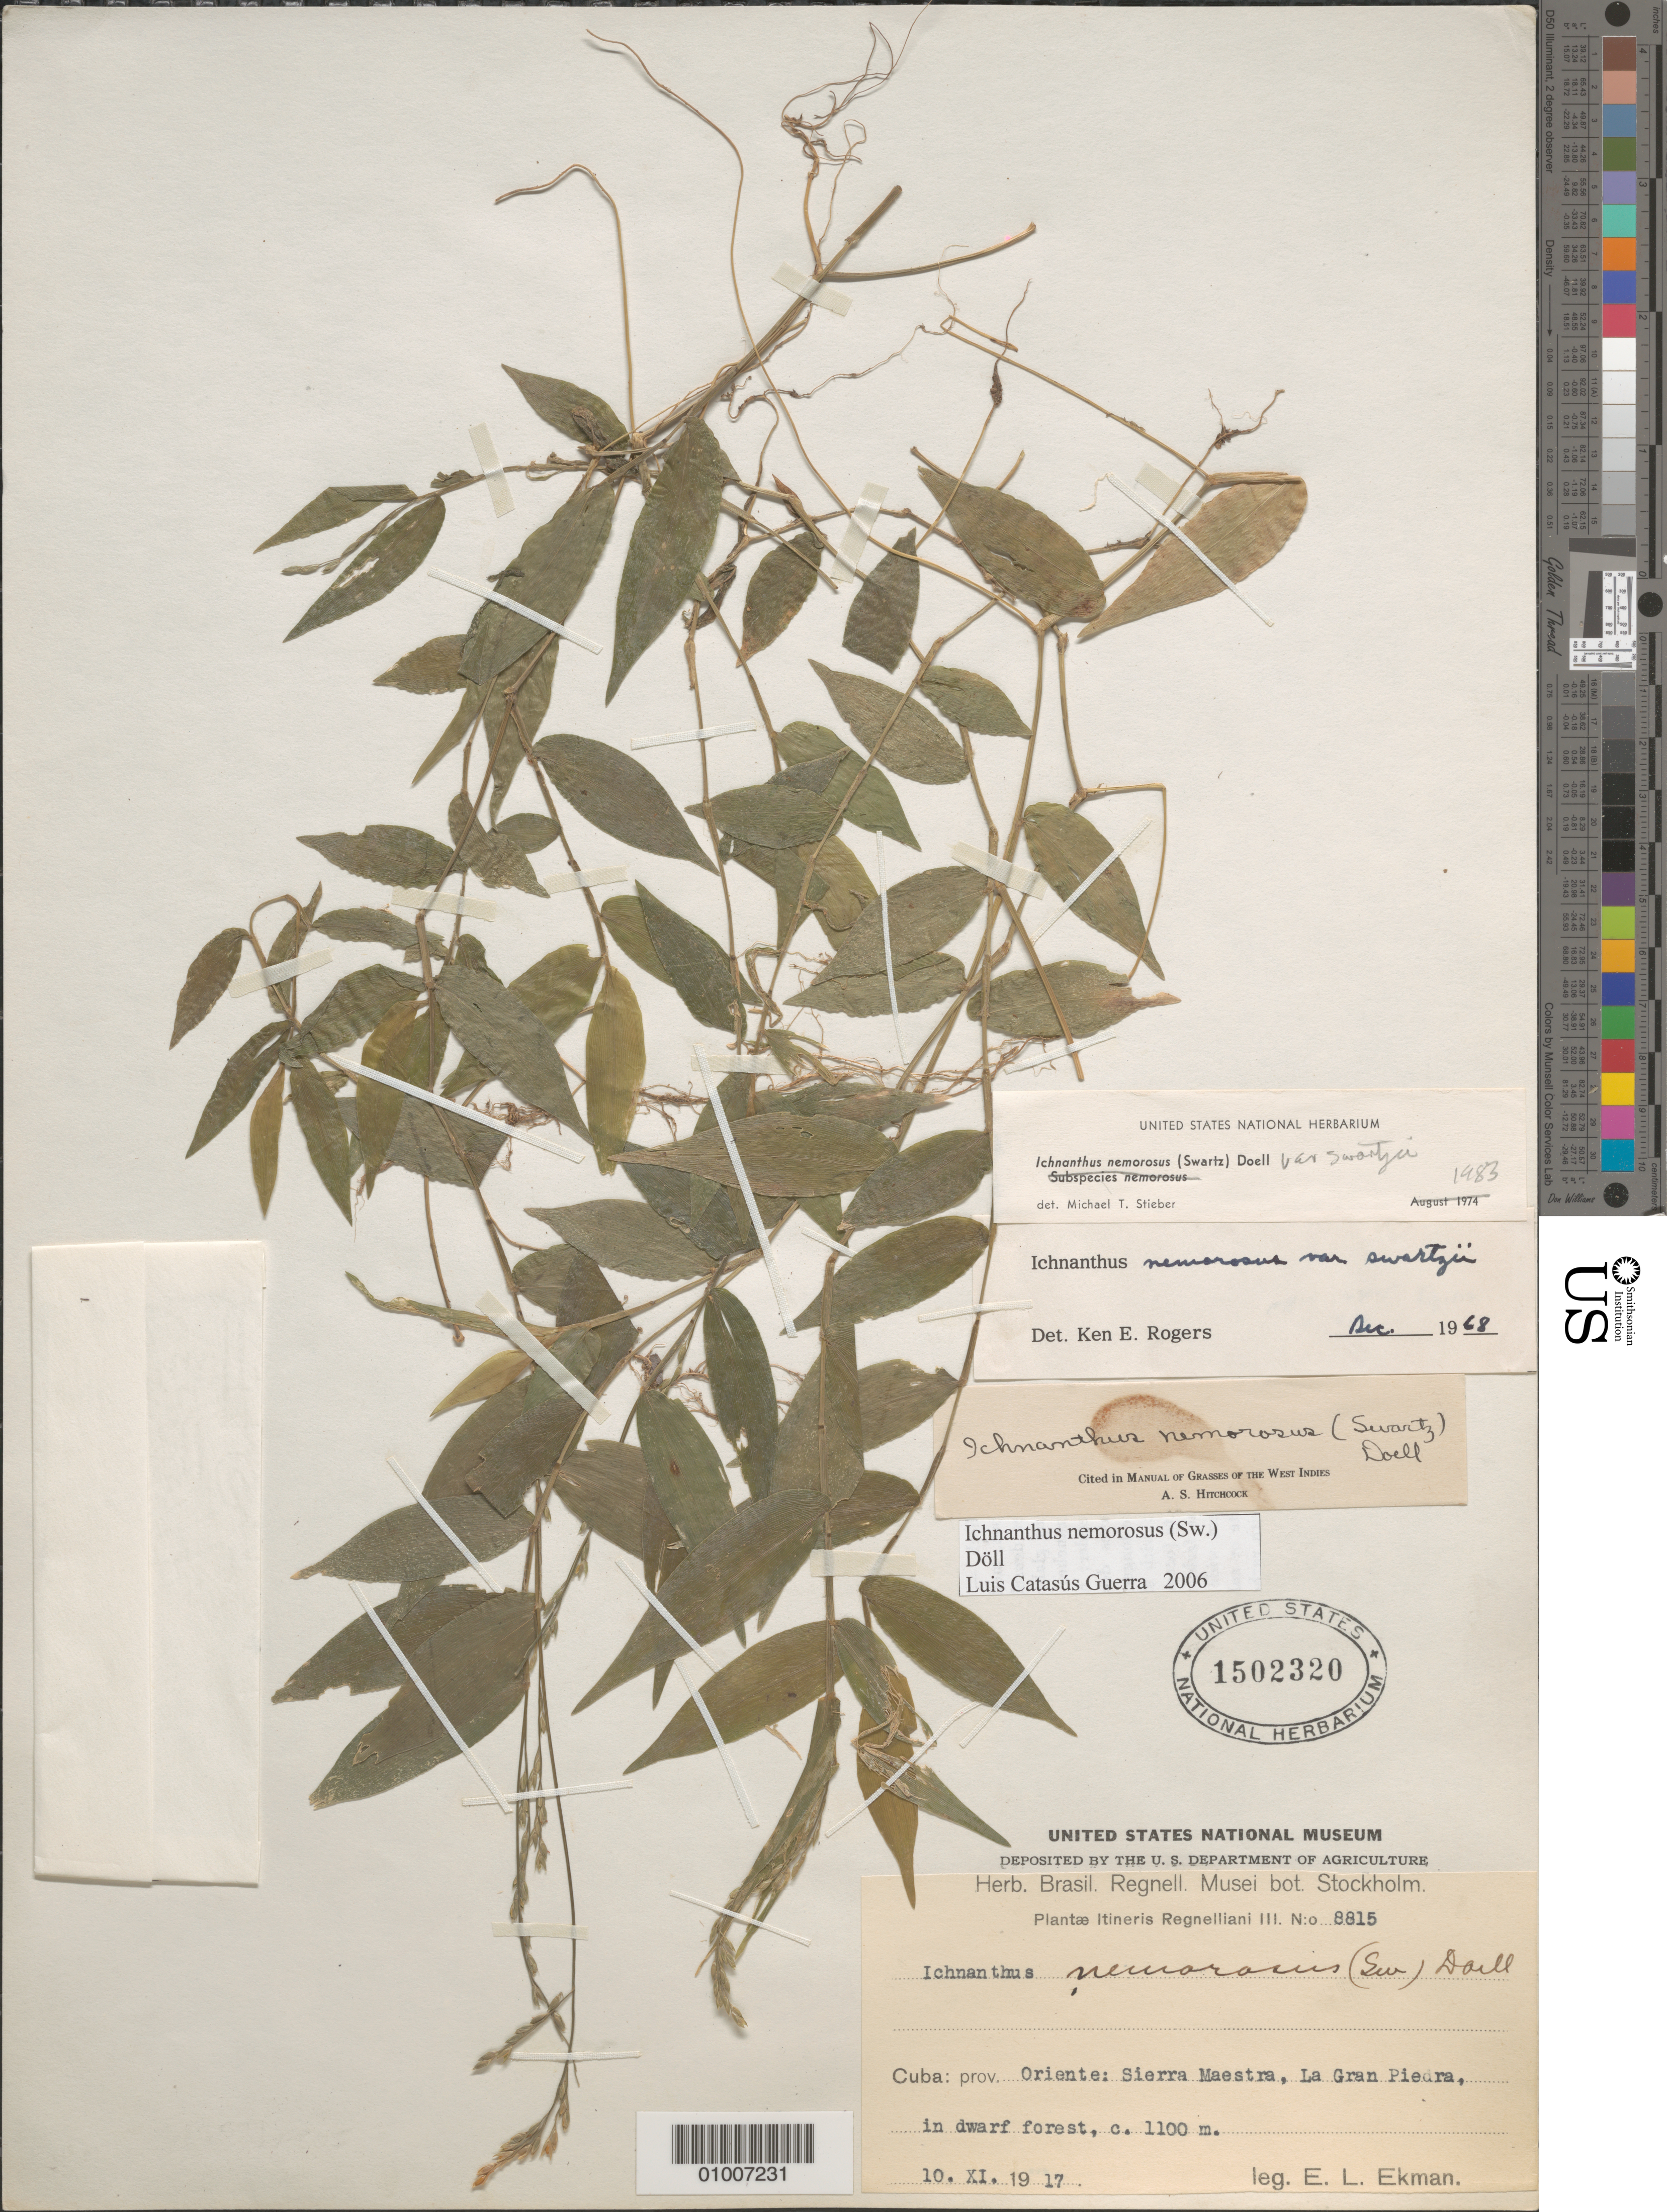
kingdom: Plantae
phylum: Tracheophyta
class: Liliopsida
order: Poales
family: Poaceae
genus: Ichnanthus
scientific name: Ichnanthus nemorosus var. nemorosus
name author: (Sw.) Döll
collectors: E. L. Ekman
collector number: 8815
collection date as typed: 10 Nov 1917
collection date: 1917-11-10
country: Cuba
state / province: Oriente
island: Cuba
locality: Sierra Maestra, la gran Piedra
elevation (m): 1100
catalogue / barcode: US 1502320